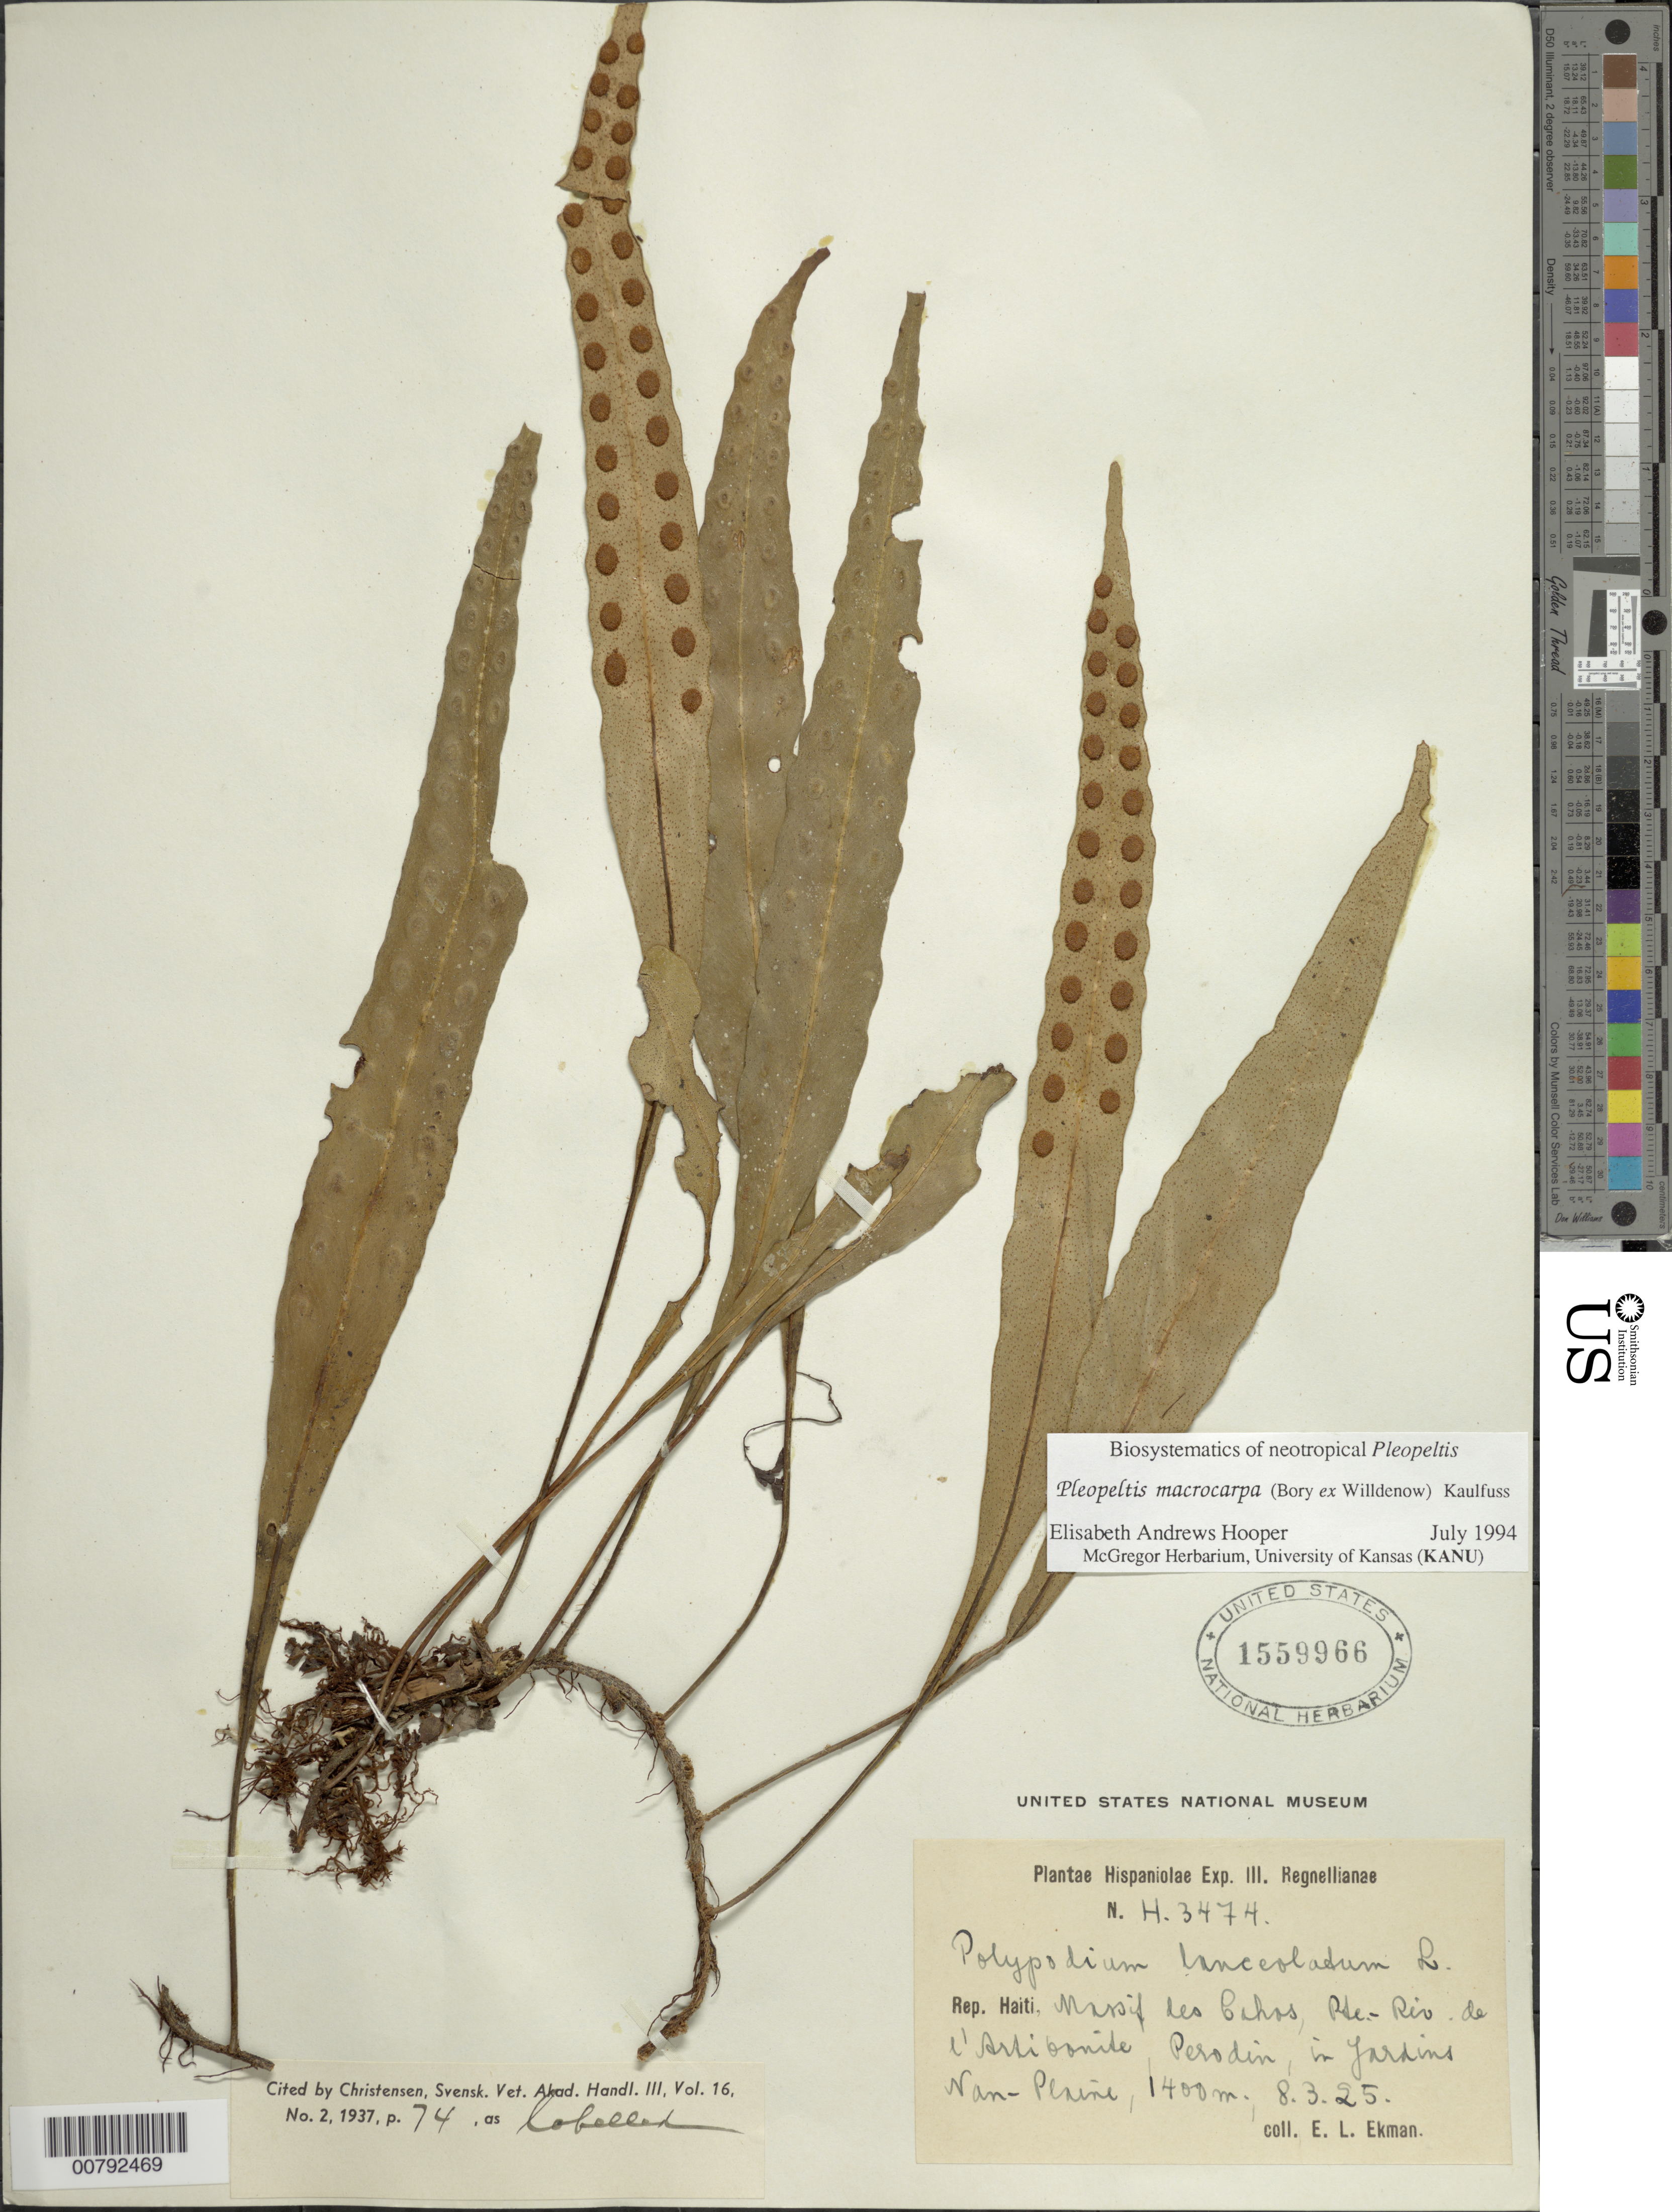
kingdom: Plantae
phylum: Tracheophyta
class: Polypodiopsida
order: Polypodiales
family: Polypodiaceae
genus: Pleopeltis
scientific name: Pleopeltis marginata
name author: A.R. Sm. & Tejero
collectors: E. L. Ekman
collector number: H 3474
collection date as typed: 08 Mar 1925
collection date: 1925-03-08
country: Haiti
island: Hispaniola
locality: Massif des Cahos, Rte.-Riv. de l'Arbibonite, Perodin, Jardins Nan-Plaine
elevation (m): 1400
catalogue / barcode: US 1559966